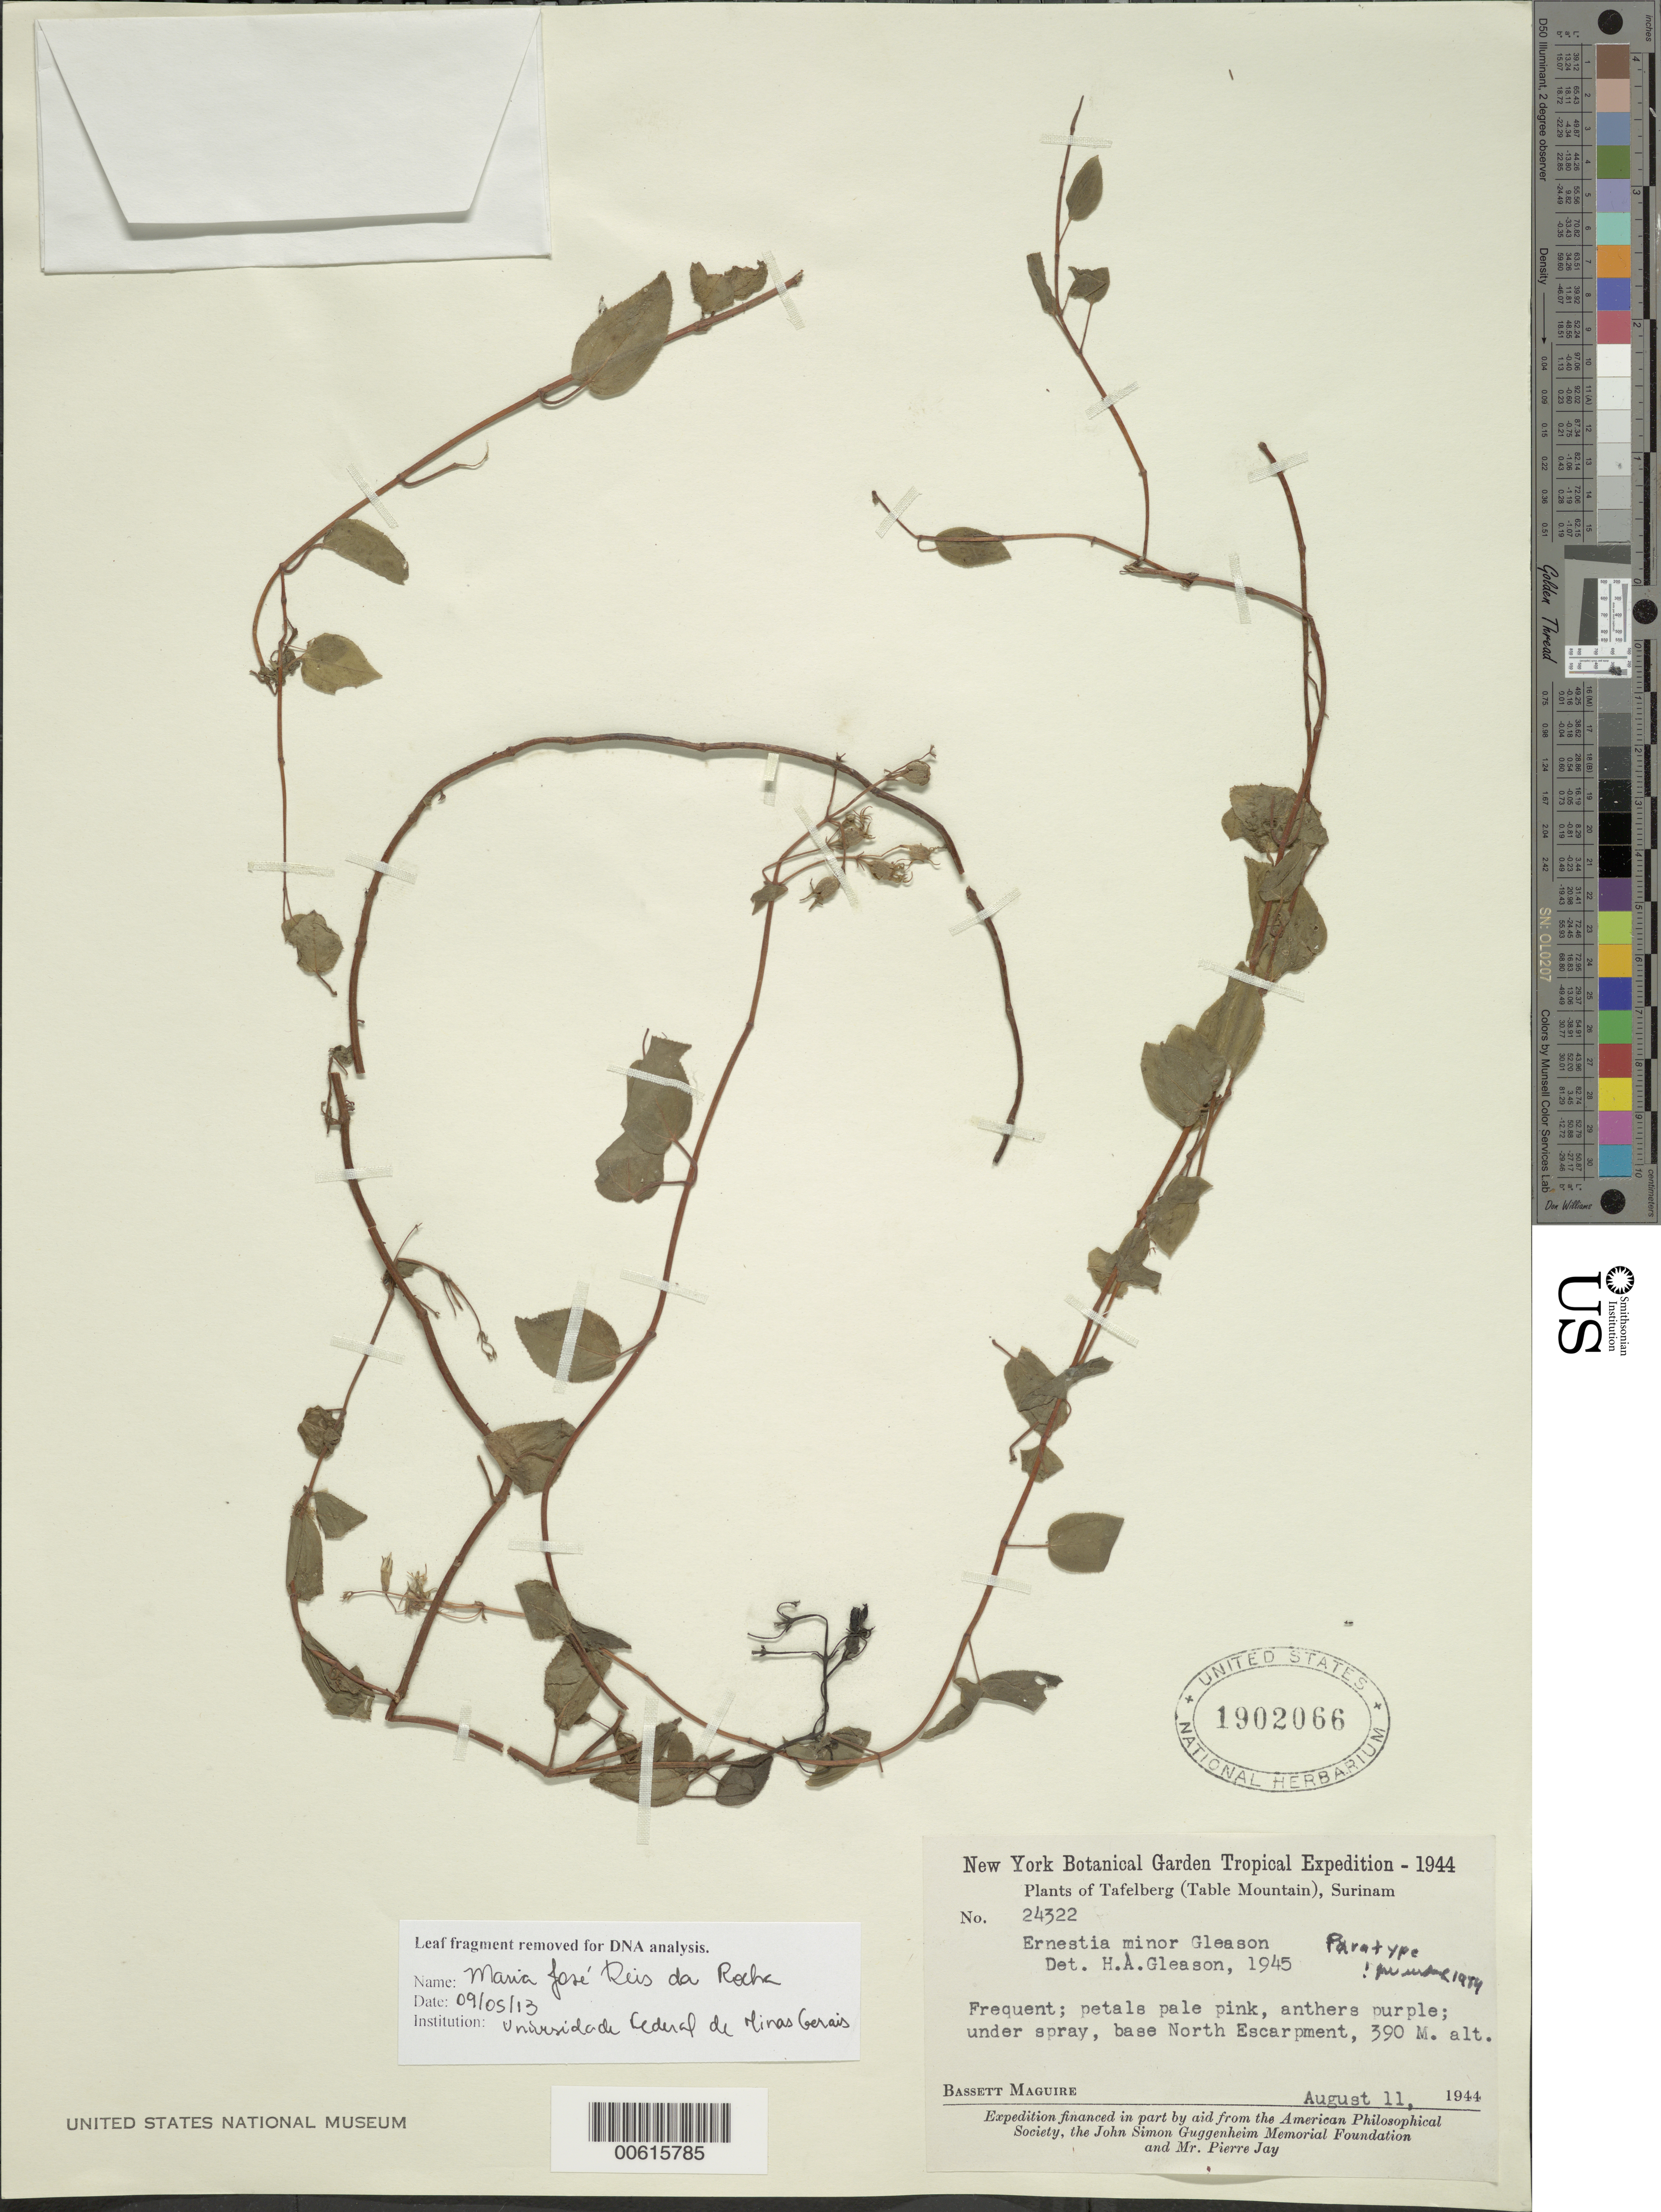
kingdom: Plantae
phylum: Tracheophyta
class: Magnoliopsida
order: Myrtales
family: Melastomataceae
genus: Ernestia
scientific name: Ernestia minor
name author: Gleason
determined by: Wurdack, John J., (US), US (UNITED STATES)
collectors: B. Maguire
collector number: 24322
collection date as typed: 11-Aug-44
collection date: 1944-08-11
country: Suriname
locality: Tafelberg (Table Mountain), north escarpment base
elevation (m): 390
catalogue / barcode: US 1902066